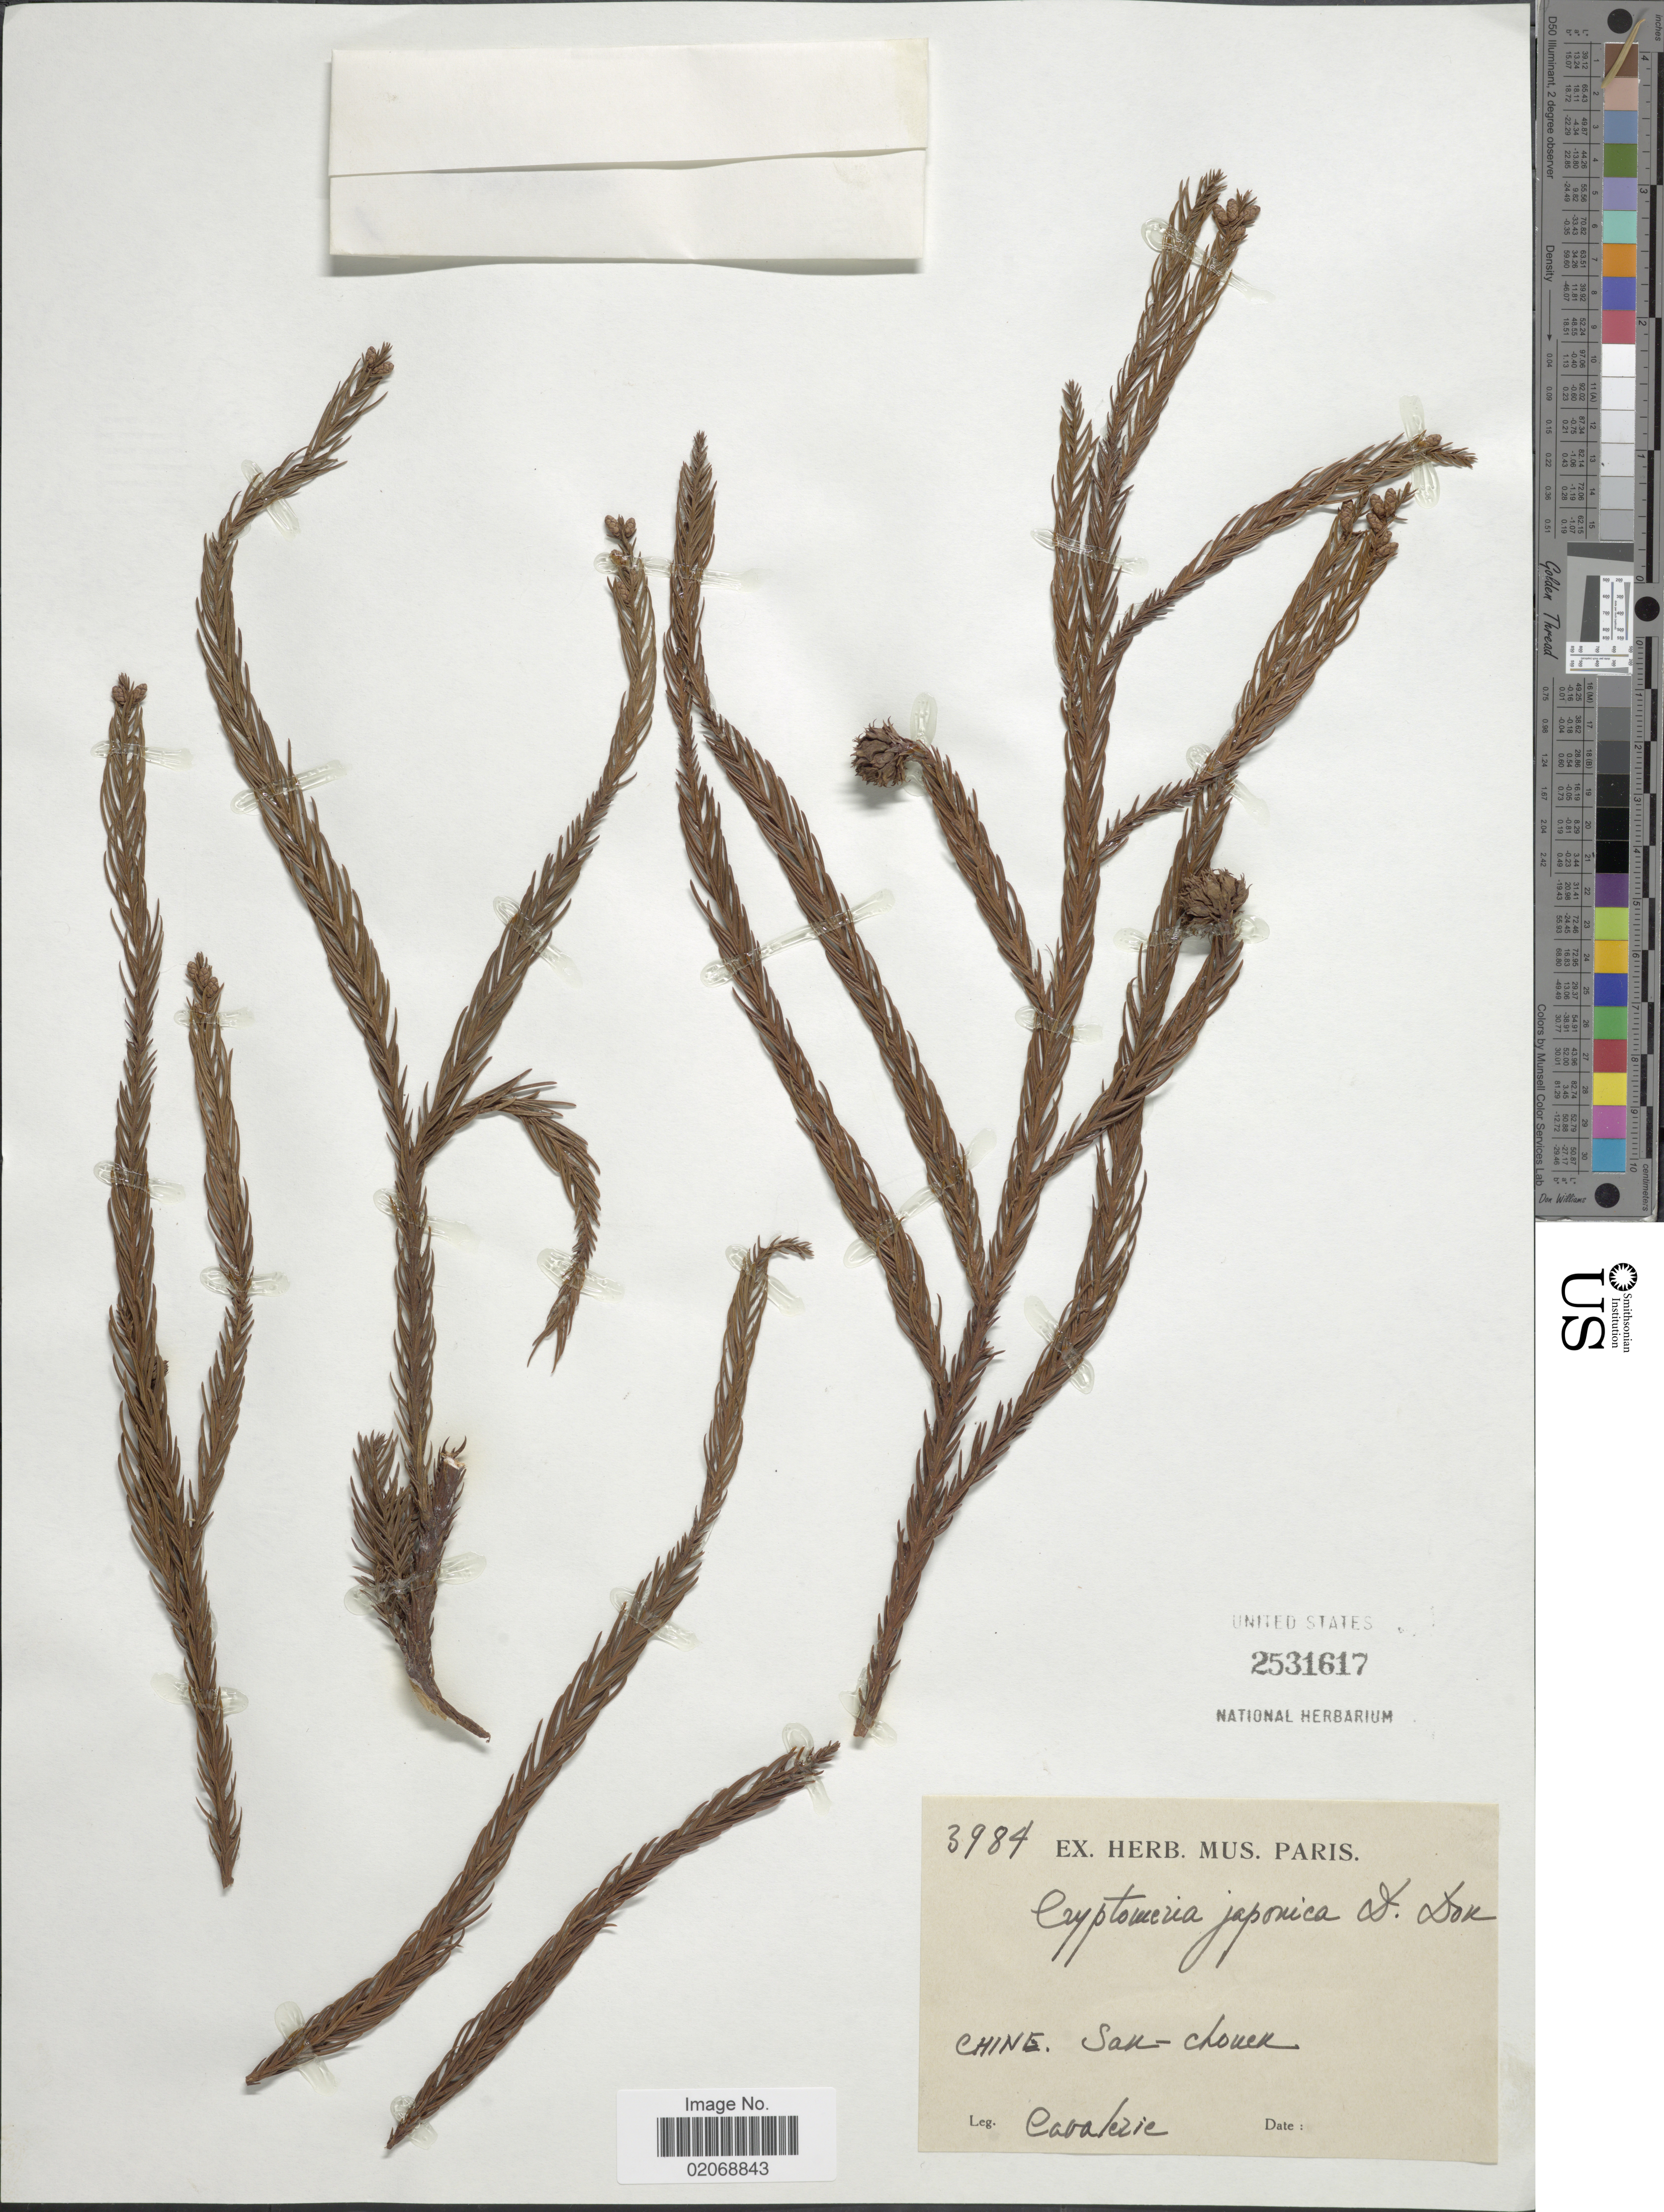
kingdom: Plantae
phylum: Tracheophyta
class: Pinopsida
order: Pinales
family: Cupressaceae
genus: Cryptomeria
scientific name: Cryptomeria japonica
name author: (Thunb. ex L. f.) D. Don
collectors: -. Cavalerie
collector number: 3984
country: China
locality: San-chouen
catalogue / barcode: US 2531617